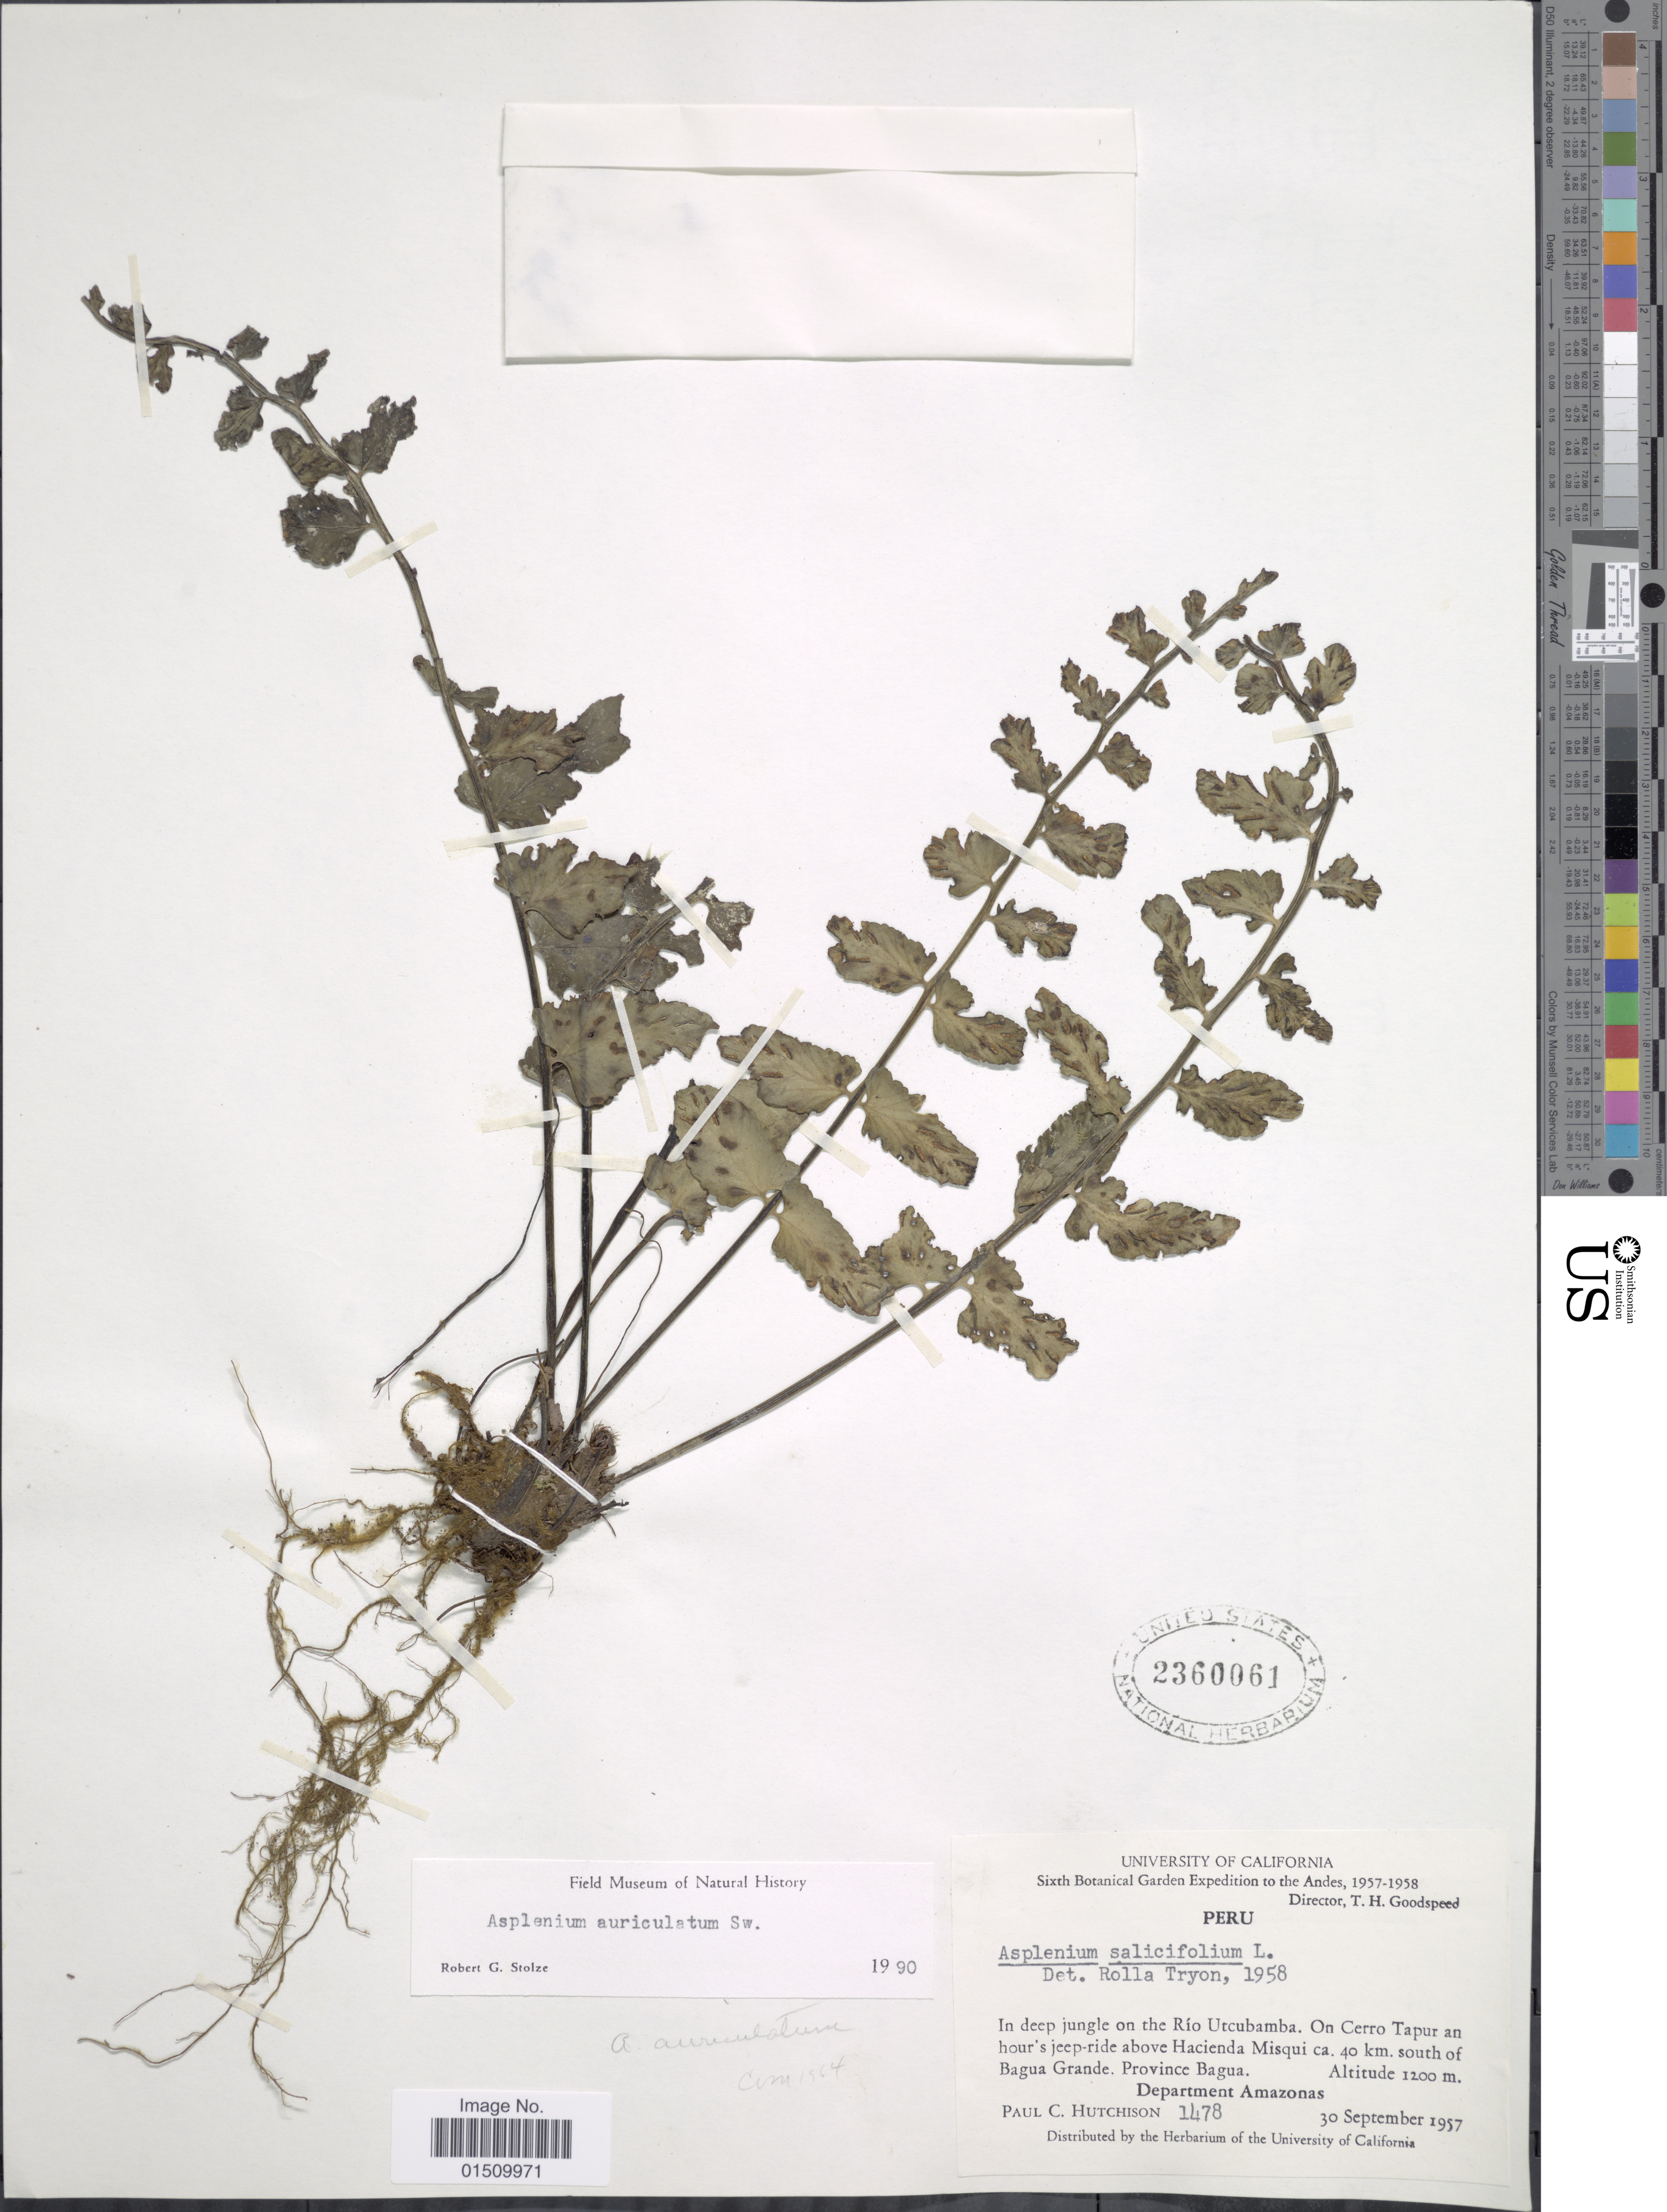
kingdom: Plantae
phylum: Tracheophyta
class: Polypodiopsida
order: Polypodiales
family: Aspleniaceae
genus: Asplenium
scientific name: Asplenium auriculatum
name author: Sw.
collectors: P. C. Hutchison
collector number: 1478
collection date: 1957-09-30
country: Peru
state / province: Amazonas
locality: Peru, Department Amazonas, in deep jungle on the Rio Utcubamba, on Cerro Tapur an hour's jeep-ride above Hacienda Miqui ca. 40 km. south of Bagua Grande. Province Bagua.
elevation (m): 1200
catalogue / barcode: US 2360061